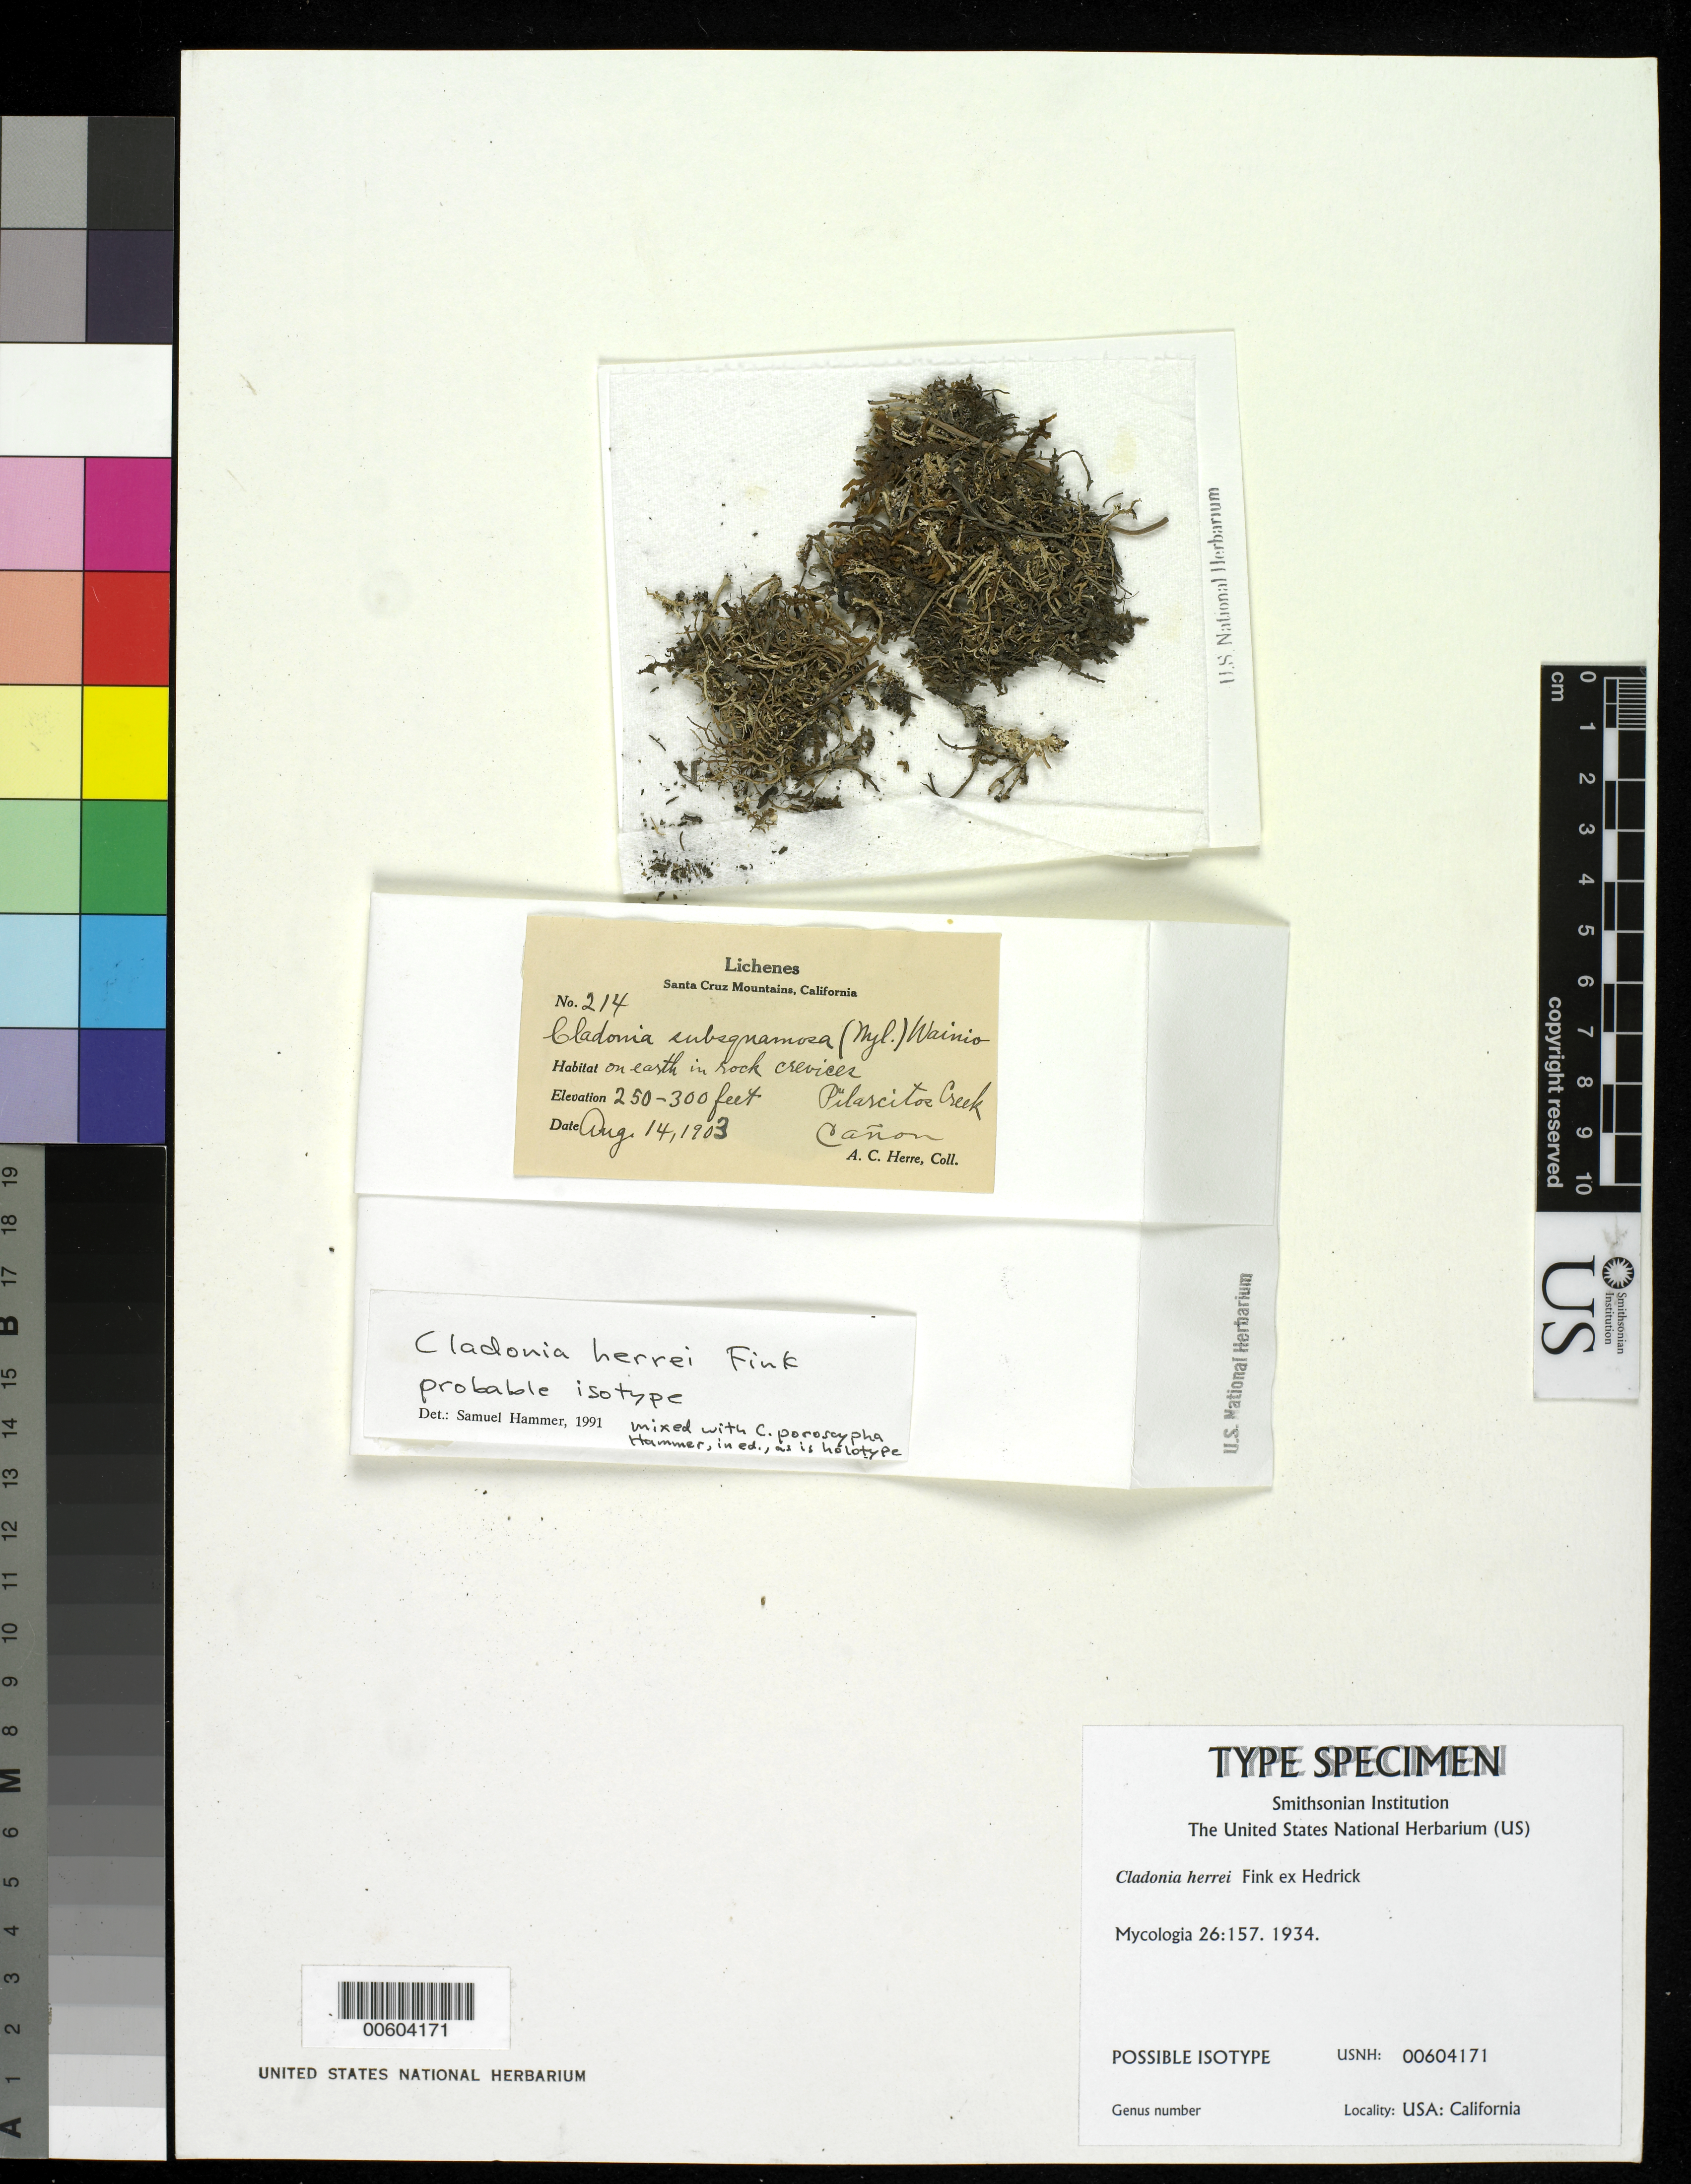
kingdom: Fungi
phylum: Ascomycota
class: Lecanoromycetes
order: Lecanorales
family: Cladoniaceae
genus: Cladonia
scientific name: Cladonia herrei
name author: Fink ex Hedrick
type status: Possible Isotype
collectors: A. W. Herre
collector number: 214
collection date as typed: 14 Aug 1903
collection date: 1903-08-14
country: United States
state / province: California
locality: Santa Cruz Mountains, Pilarcitos Creek Canon.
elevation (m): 76